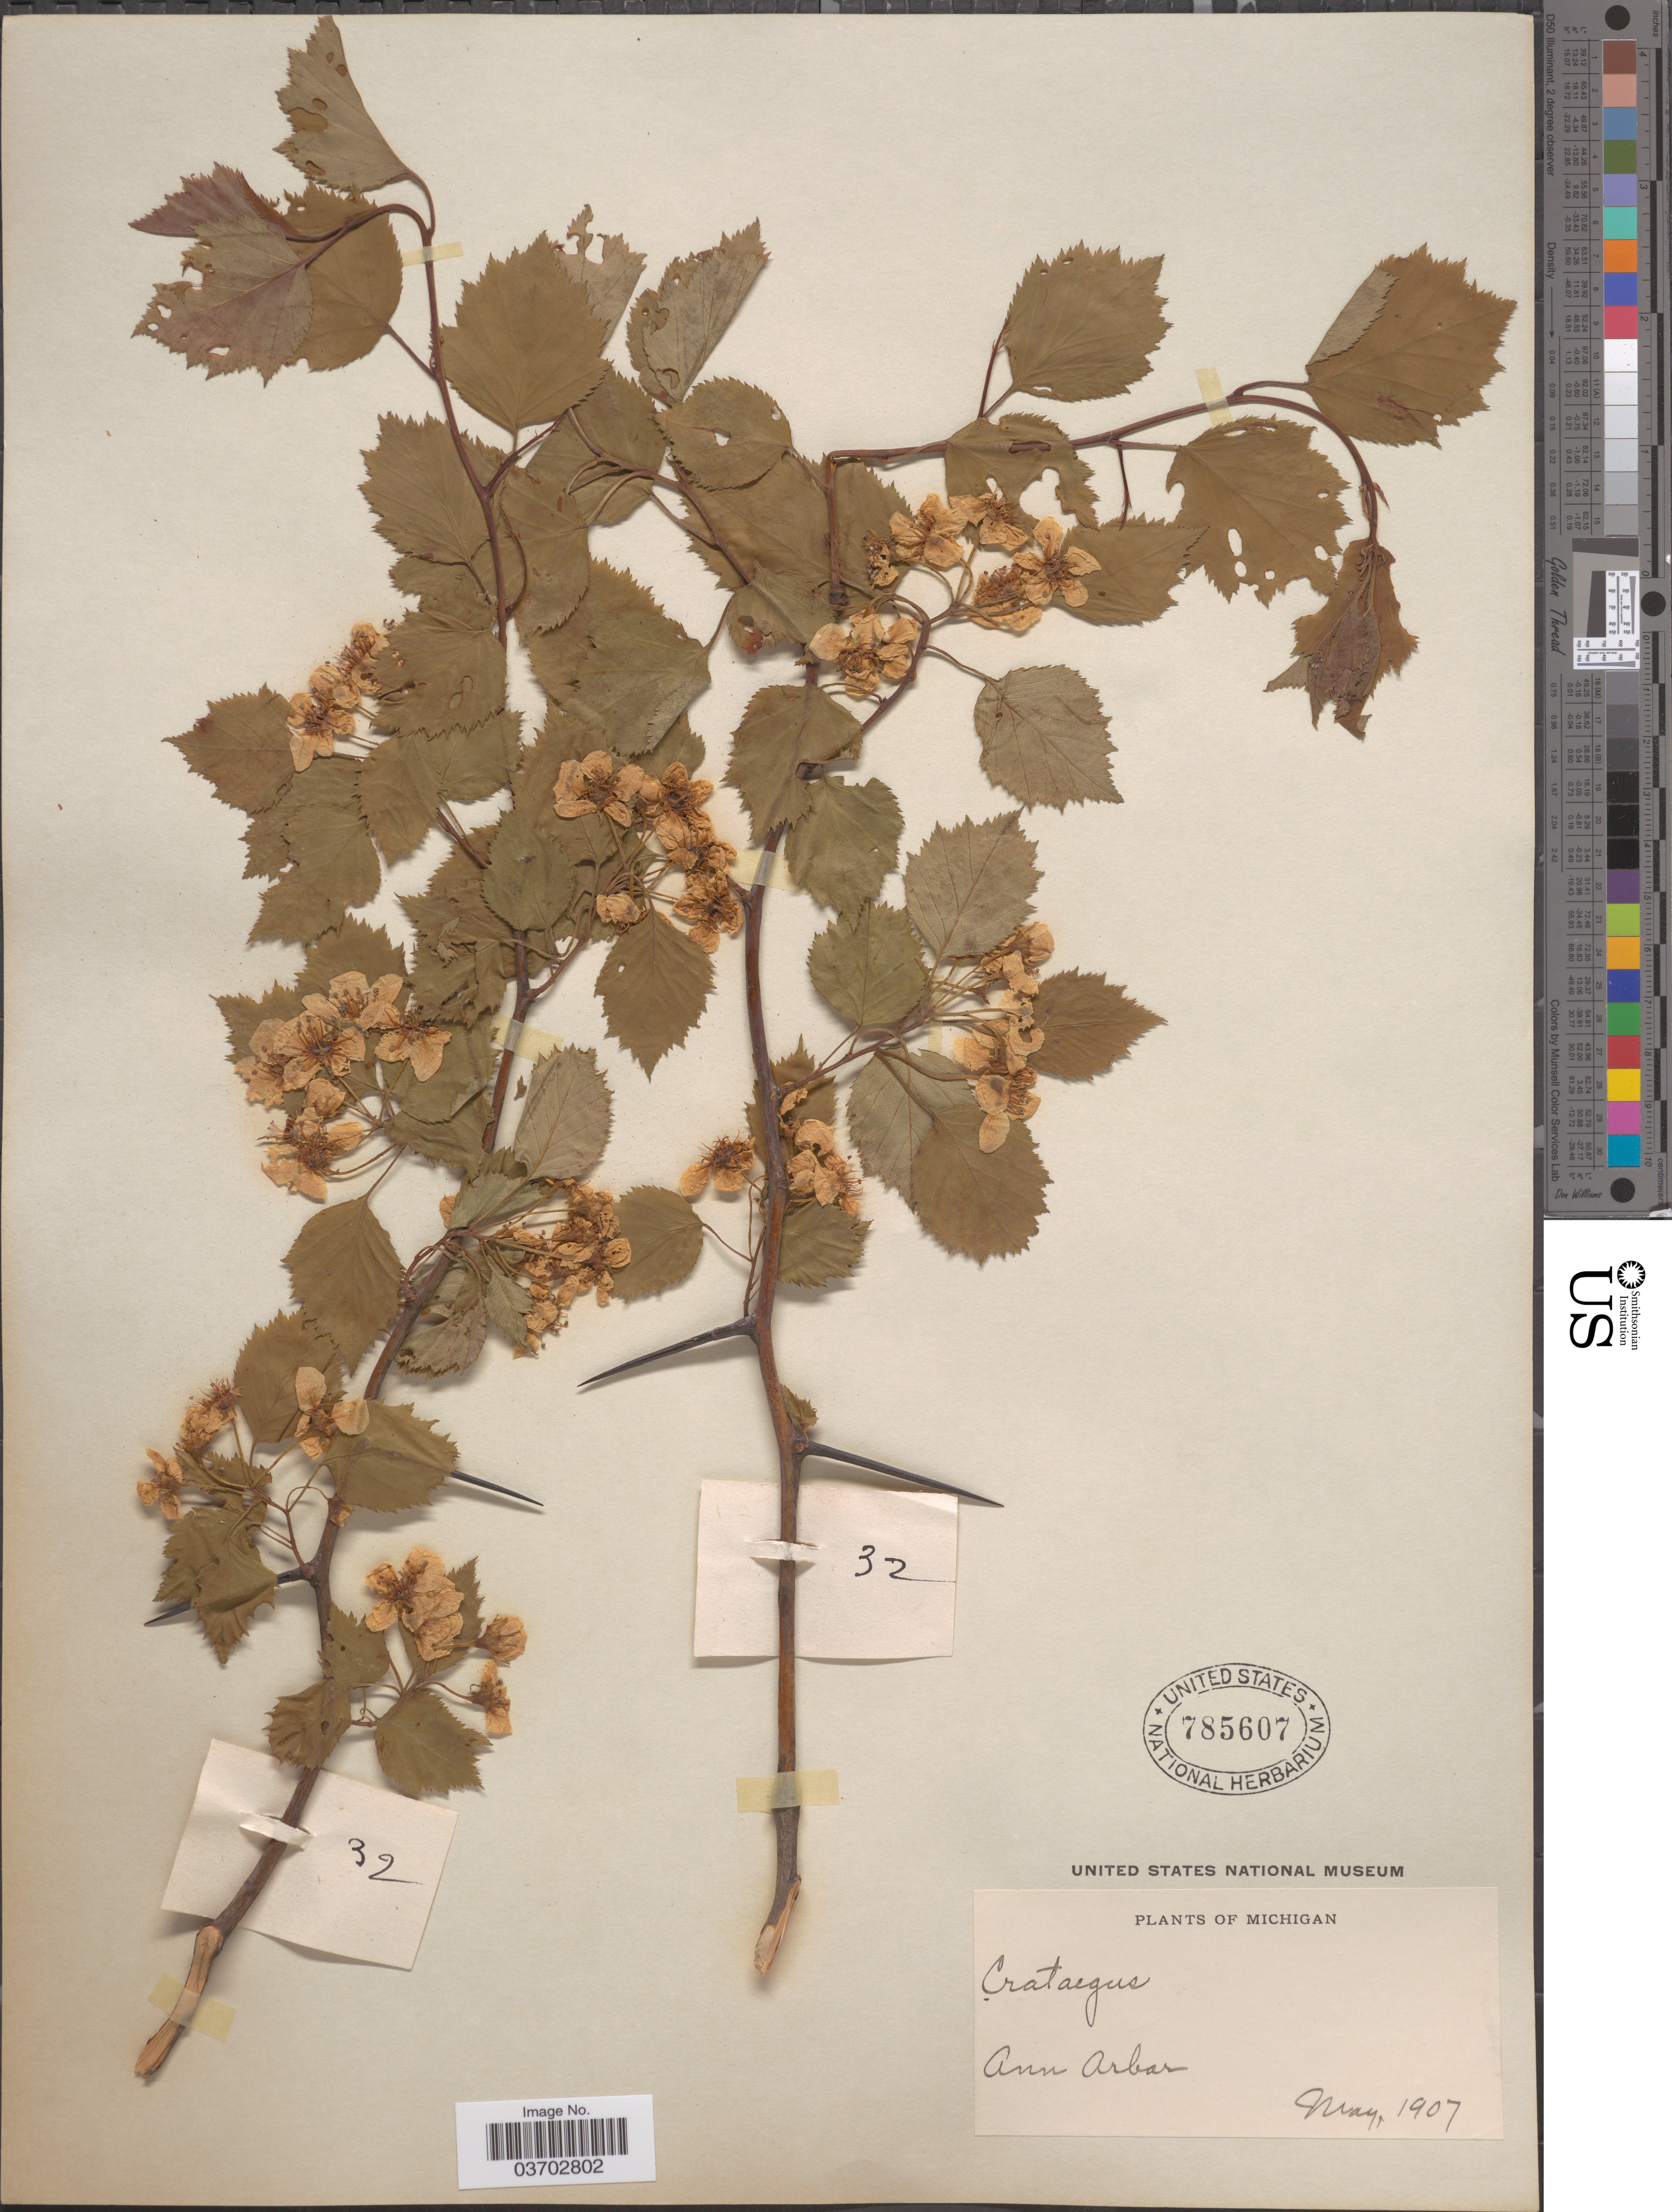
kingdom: Plantae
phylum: Tracheophyta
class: Magnoliopsida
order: Rosales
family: Rosaceae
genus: Crataegus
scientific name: Crataegus sp.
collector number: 32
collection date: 1907-05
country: United States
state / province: Michigan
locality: Ann Arbor.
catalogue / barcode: US 785607